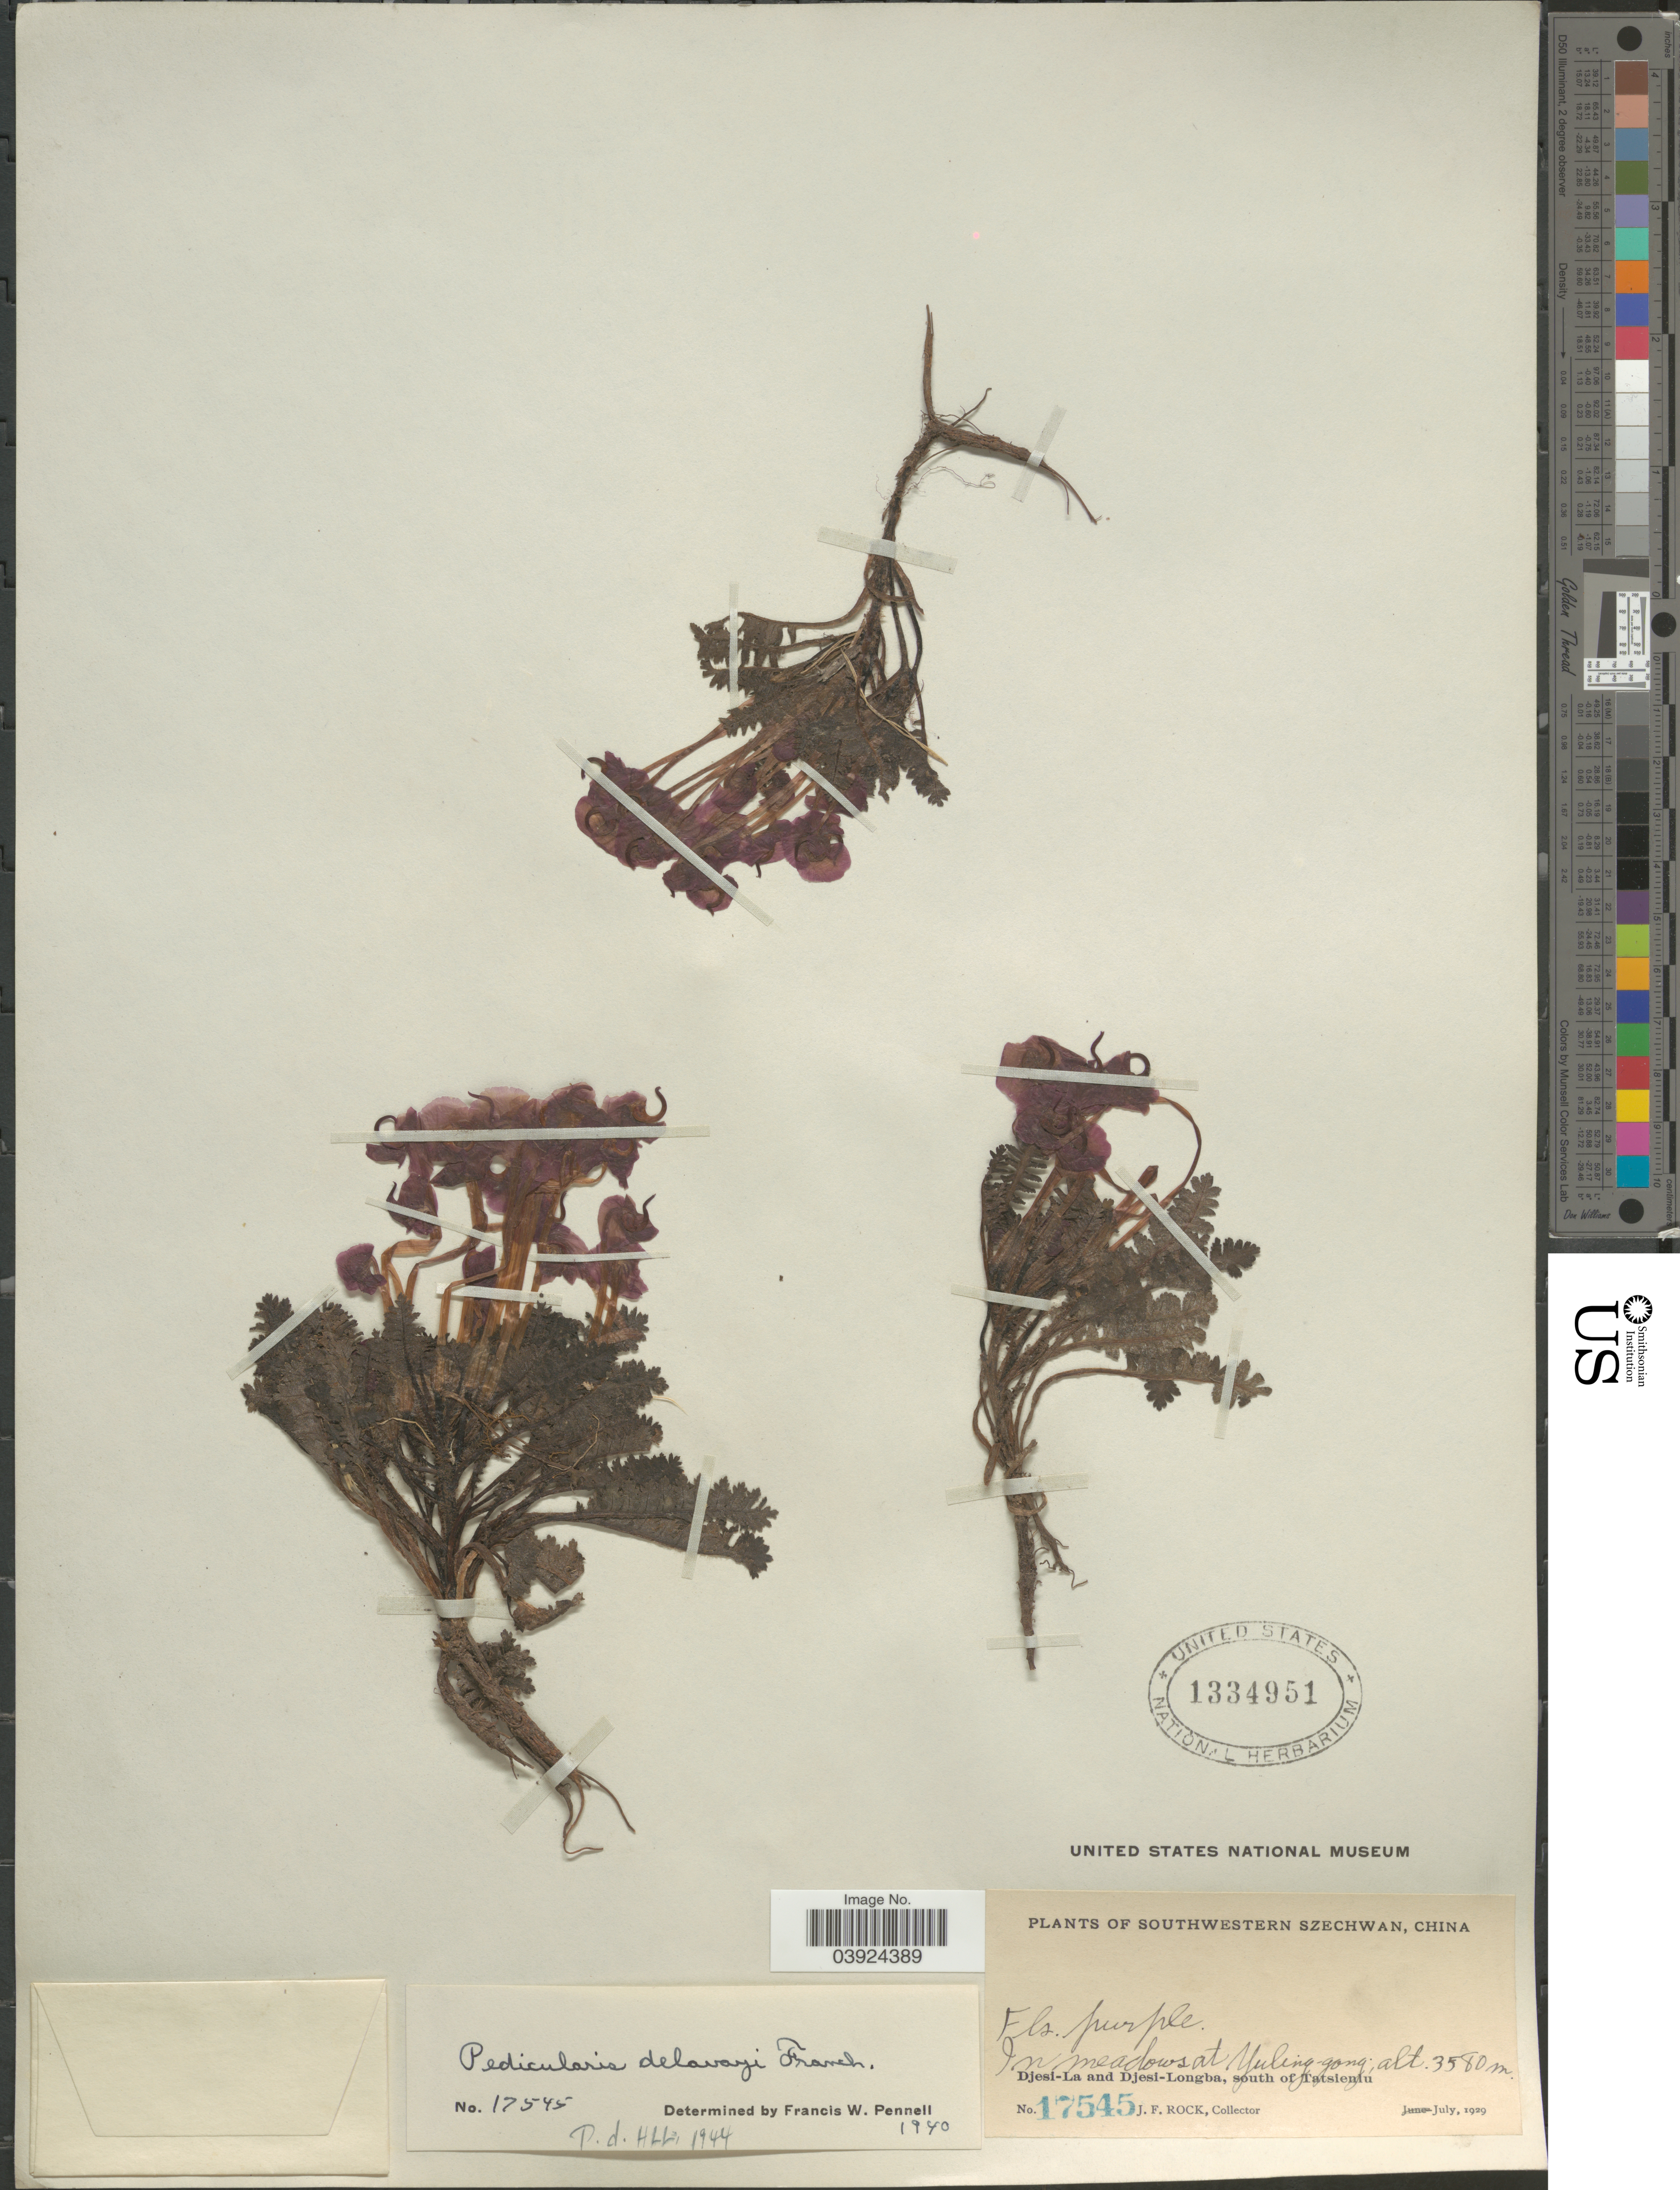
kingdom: Plantae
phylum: Tracheophyta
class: Magnoliopsida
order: Lamiales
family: Orobanchaceae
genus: Pedicularis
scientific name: Pedicularis delavayi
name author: Franch. ex Maxim.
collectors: J. Rock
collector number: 17545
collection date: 1929-07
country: China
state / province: Sichuan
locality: Southwestern Szechwan. Yuling-gong. Djesi-La and Djesi-Longba, south of Tatsienlu.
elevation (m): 3580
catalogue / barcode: US 1334951